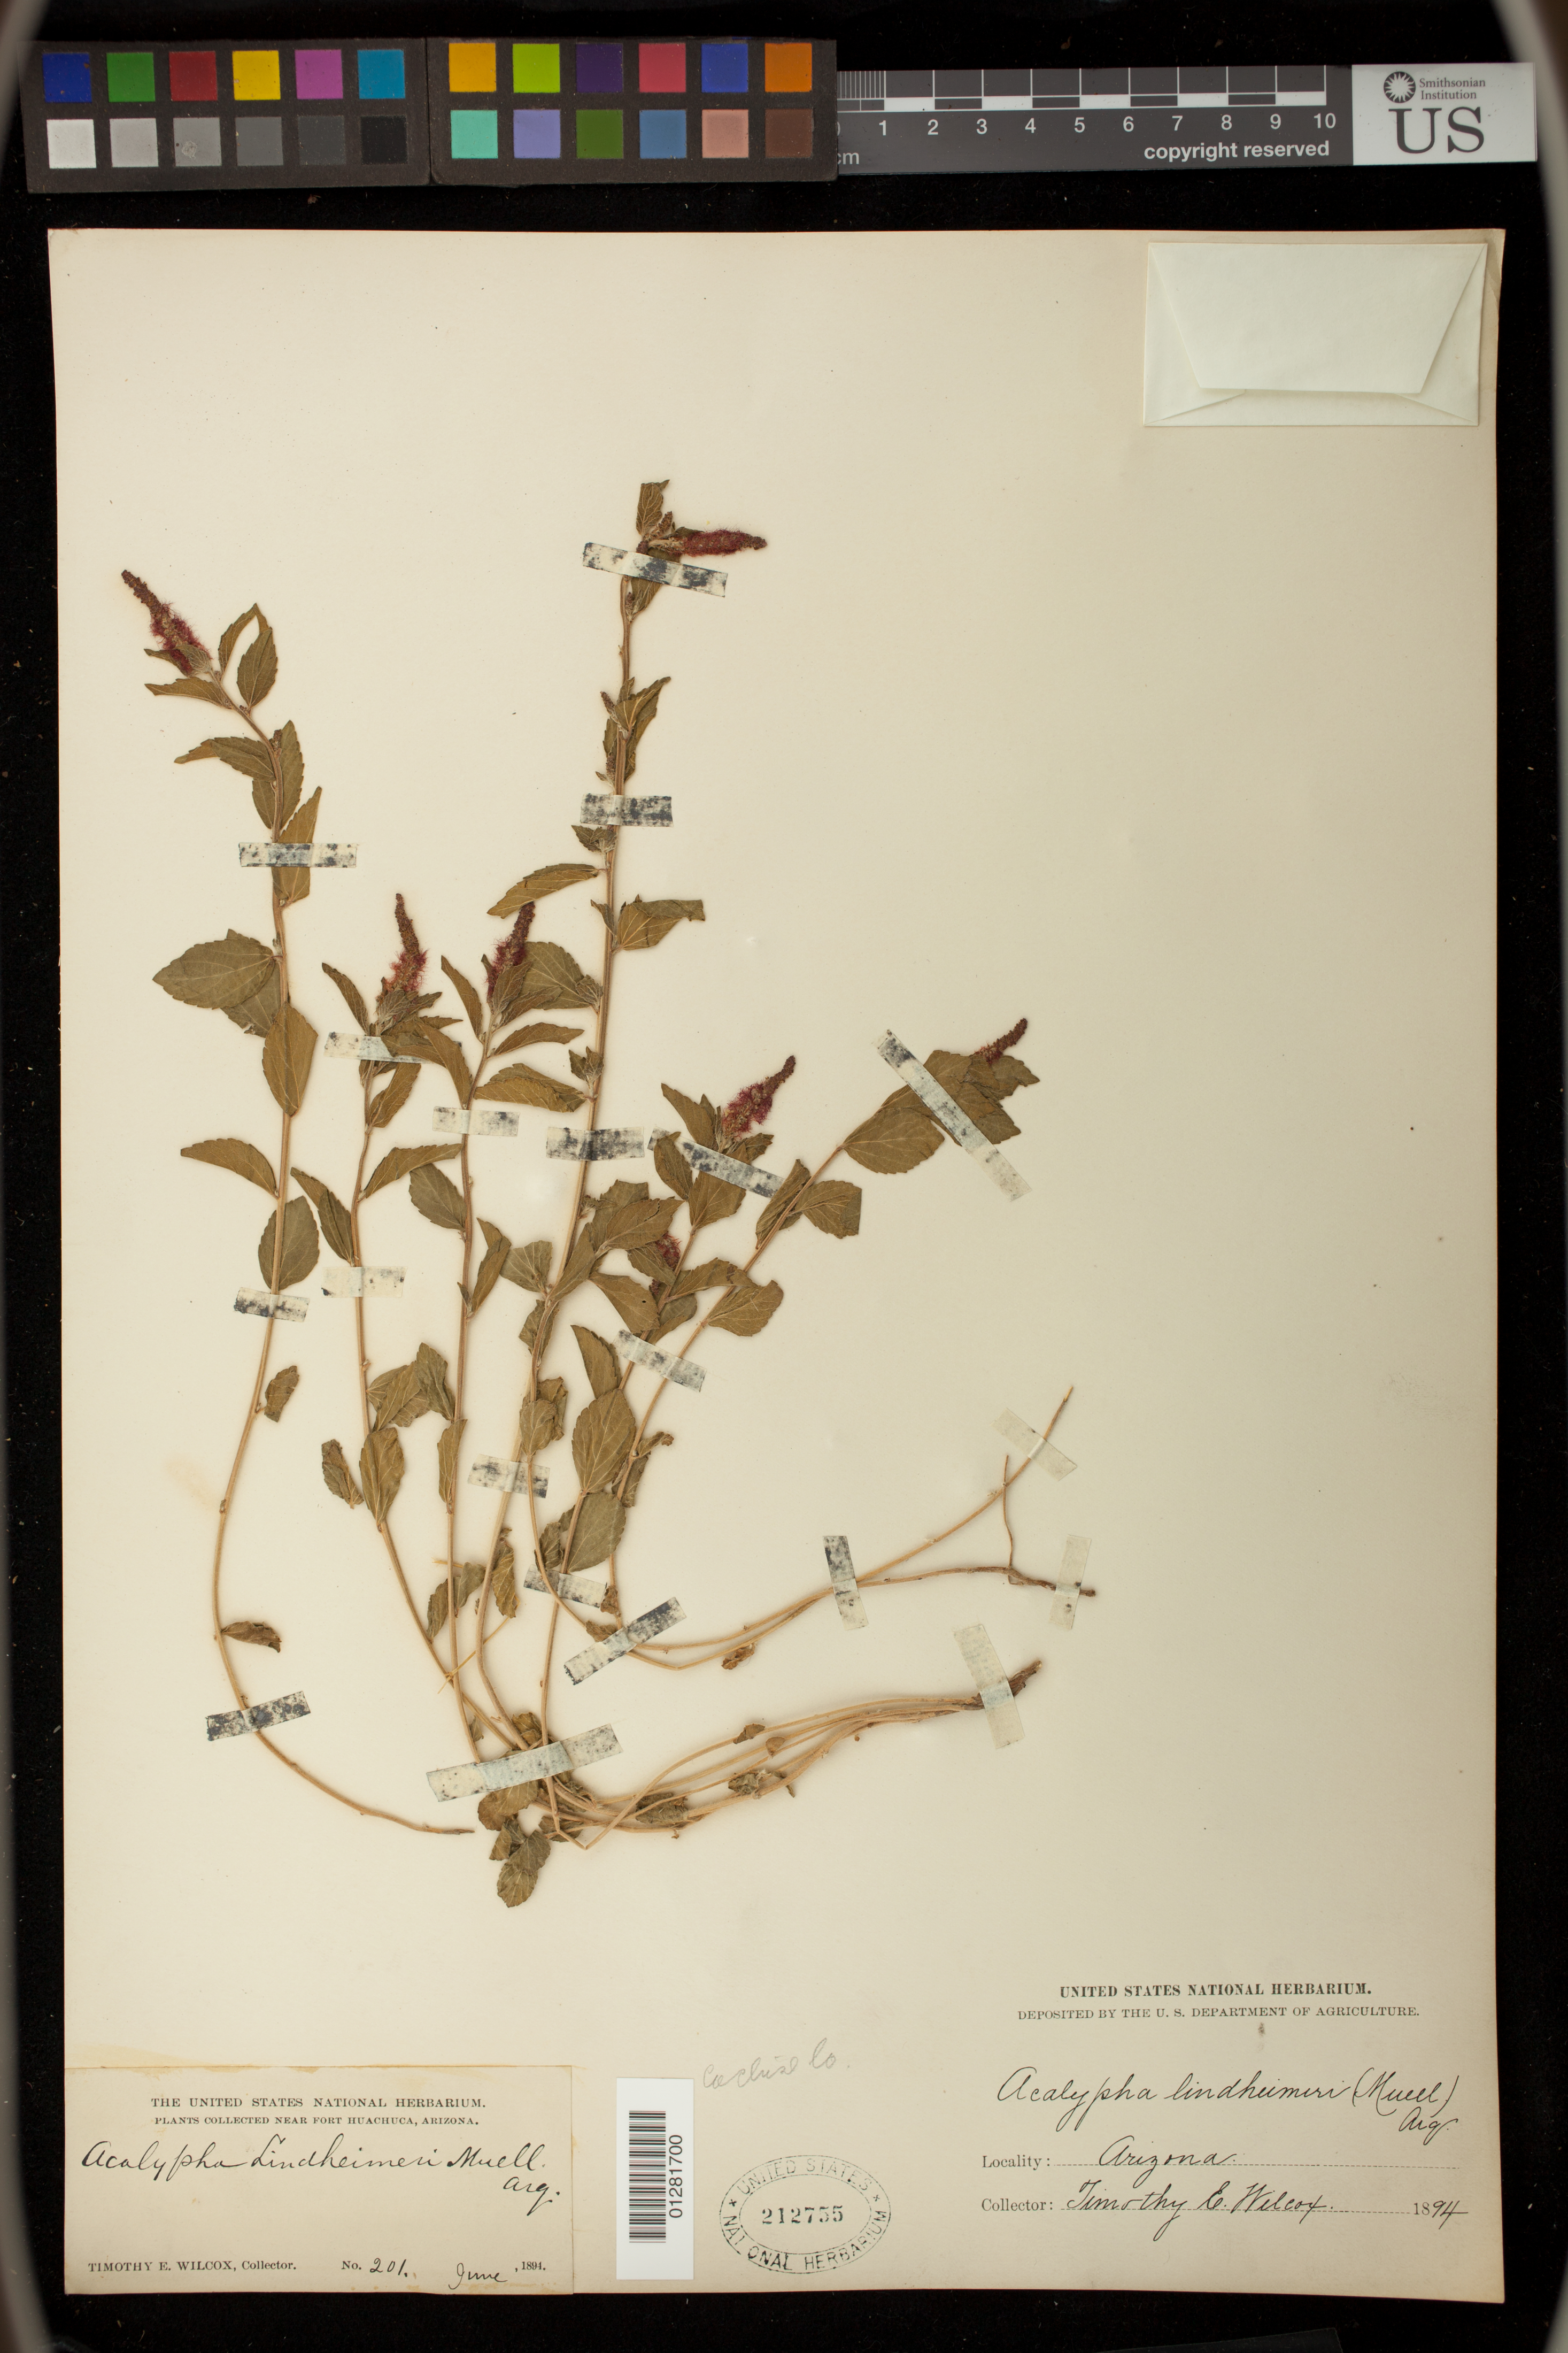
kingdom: Plantae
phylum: Tracheophyta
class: Magnoliopsida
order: Malpighiales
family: Euphorbiaceae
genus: Acalypha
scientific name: Acalypha lindheimeri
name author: Müll. Arg.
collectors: T. E. Wilcox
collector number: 201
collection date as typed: Jun 1894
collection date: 1894-06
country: United States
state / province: Arizona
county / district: Cochise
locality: Near Fort Huachuca.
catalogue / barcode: US 212755